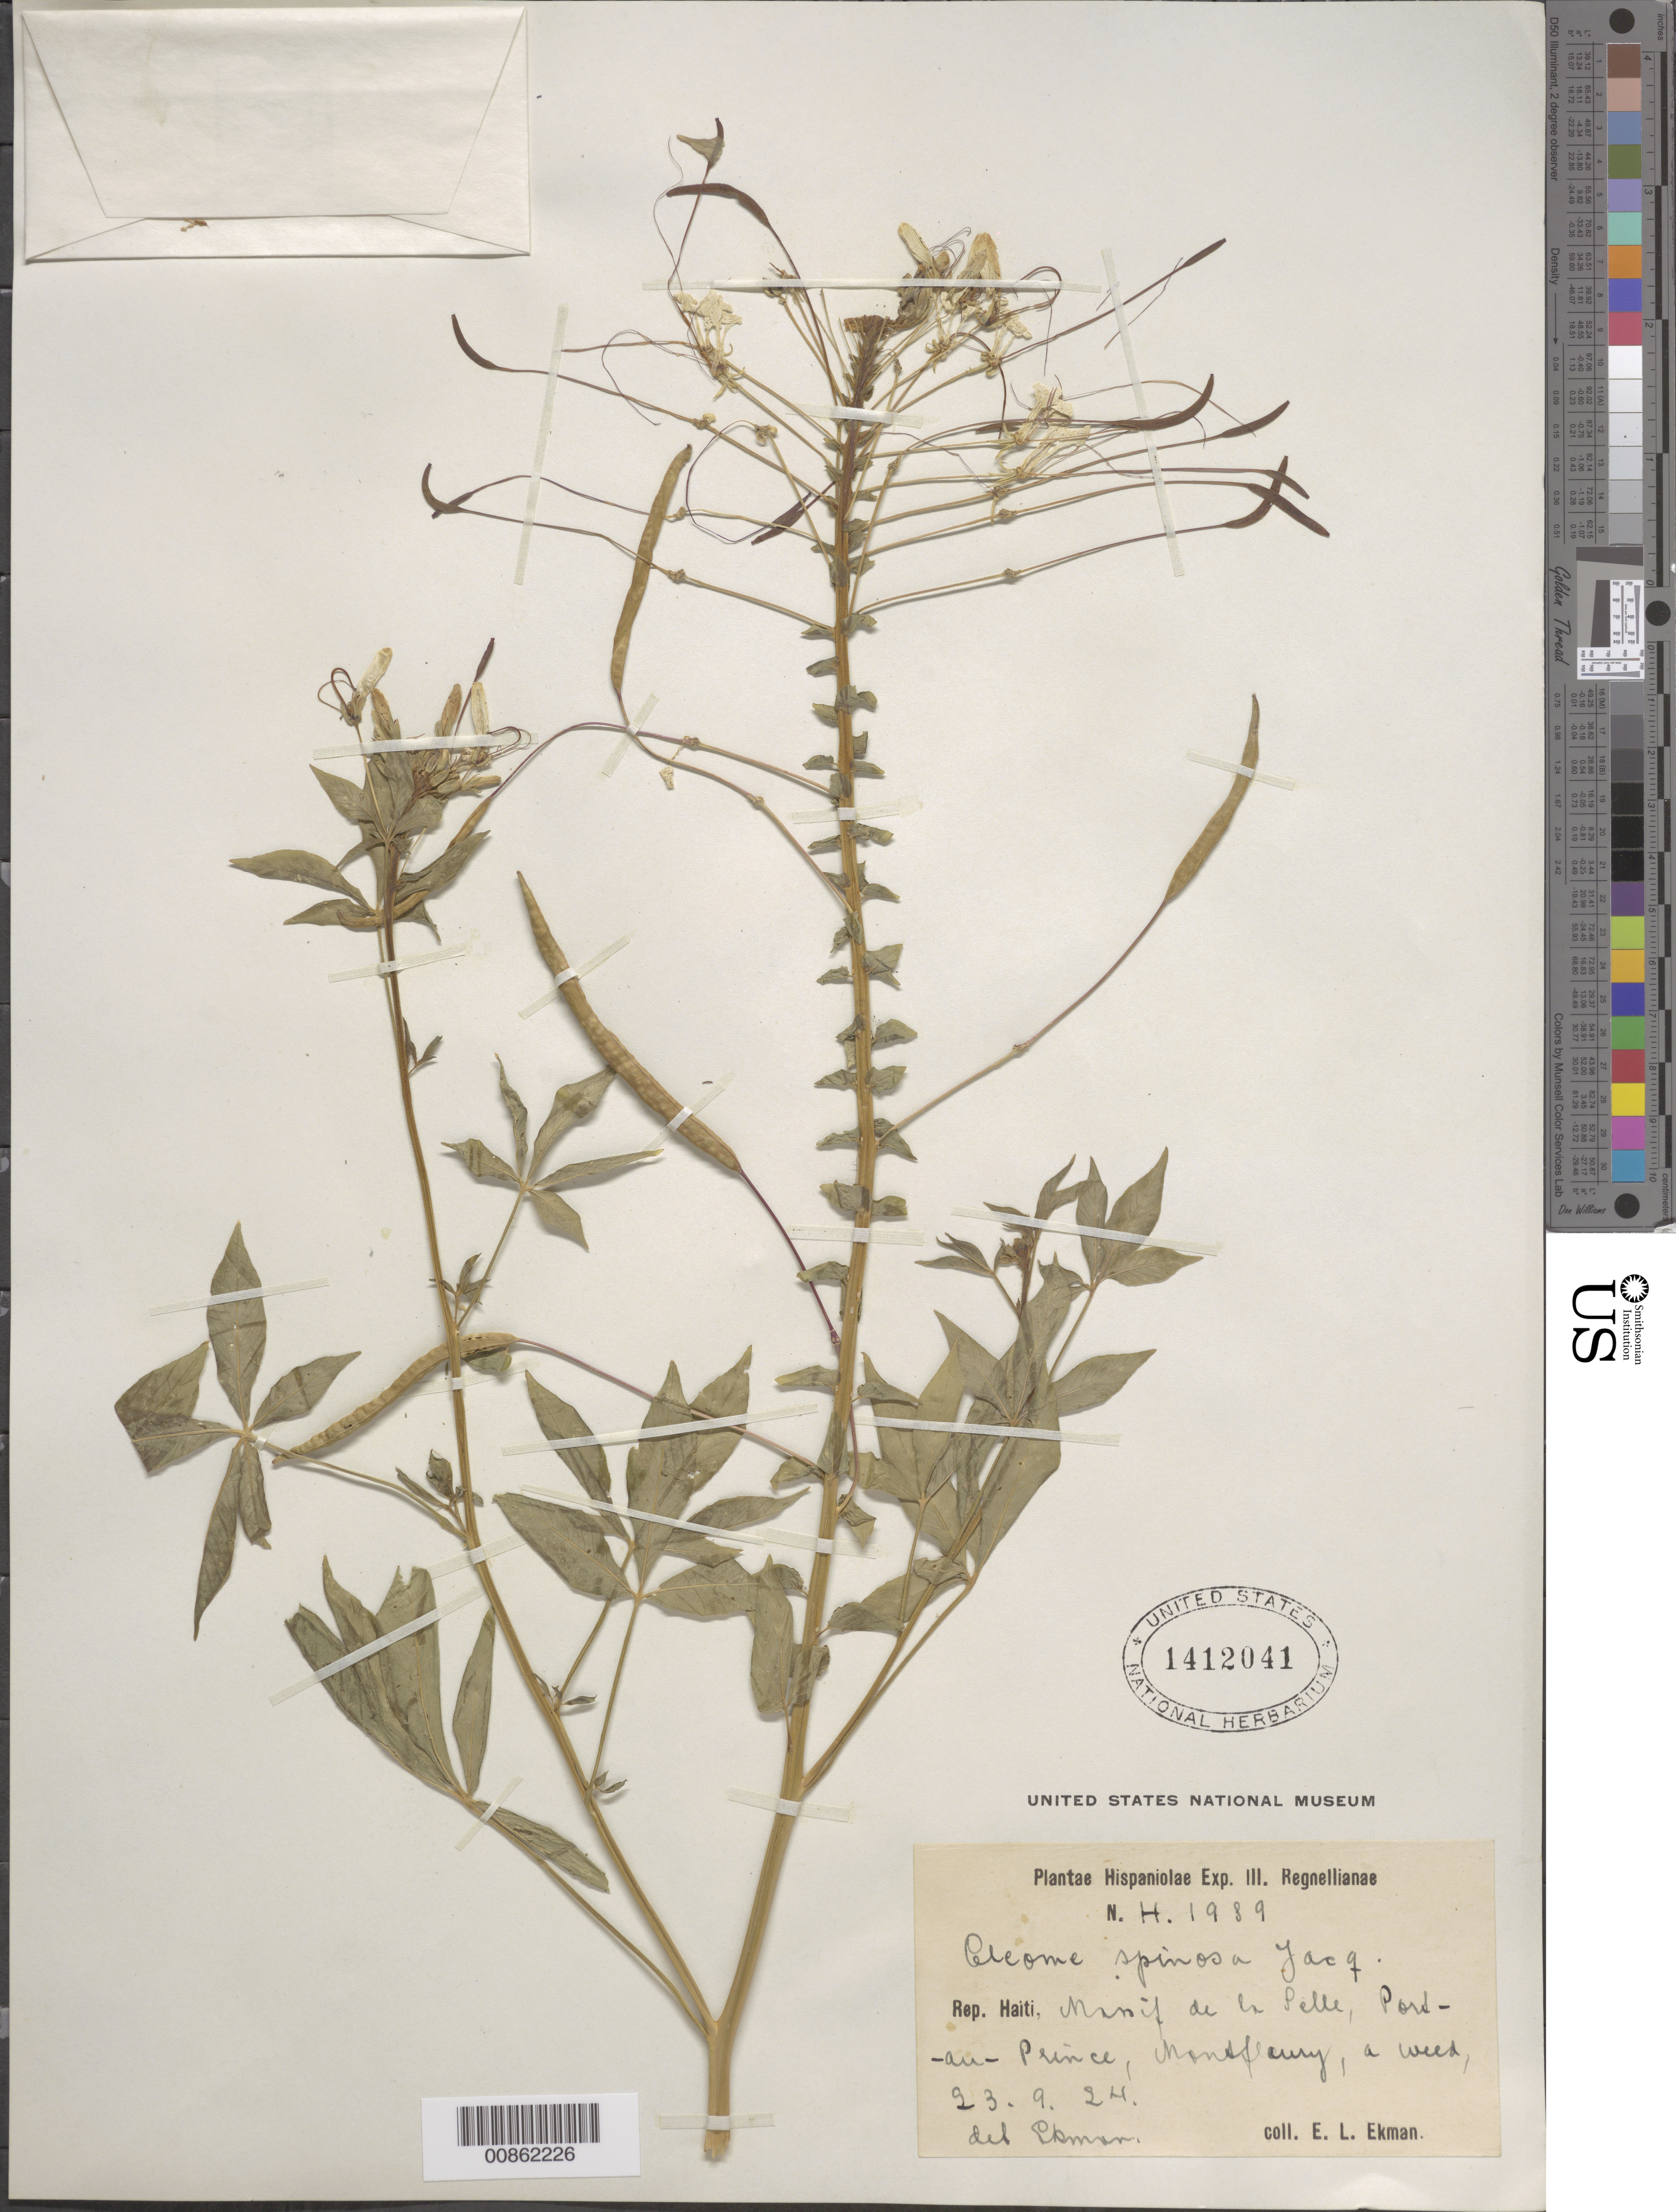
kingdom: Plantae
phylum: Tracheophyta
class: Magnoliopsida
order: Brassicales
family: Cleomaceae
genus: Tarenaya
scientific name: Tarenaya spinosa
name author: (Jacq.) Raf.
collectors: E. L. Ekman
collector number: H 1989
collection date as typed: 23 Sep 1924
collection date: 1924-09-23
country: Haiti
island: Hispaniola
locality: Massif de la Selle, Port-au-Prince, Montfleury.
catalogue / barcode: US 1412041